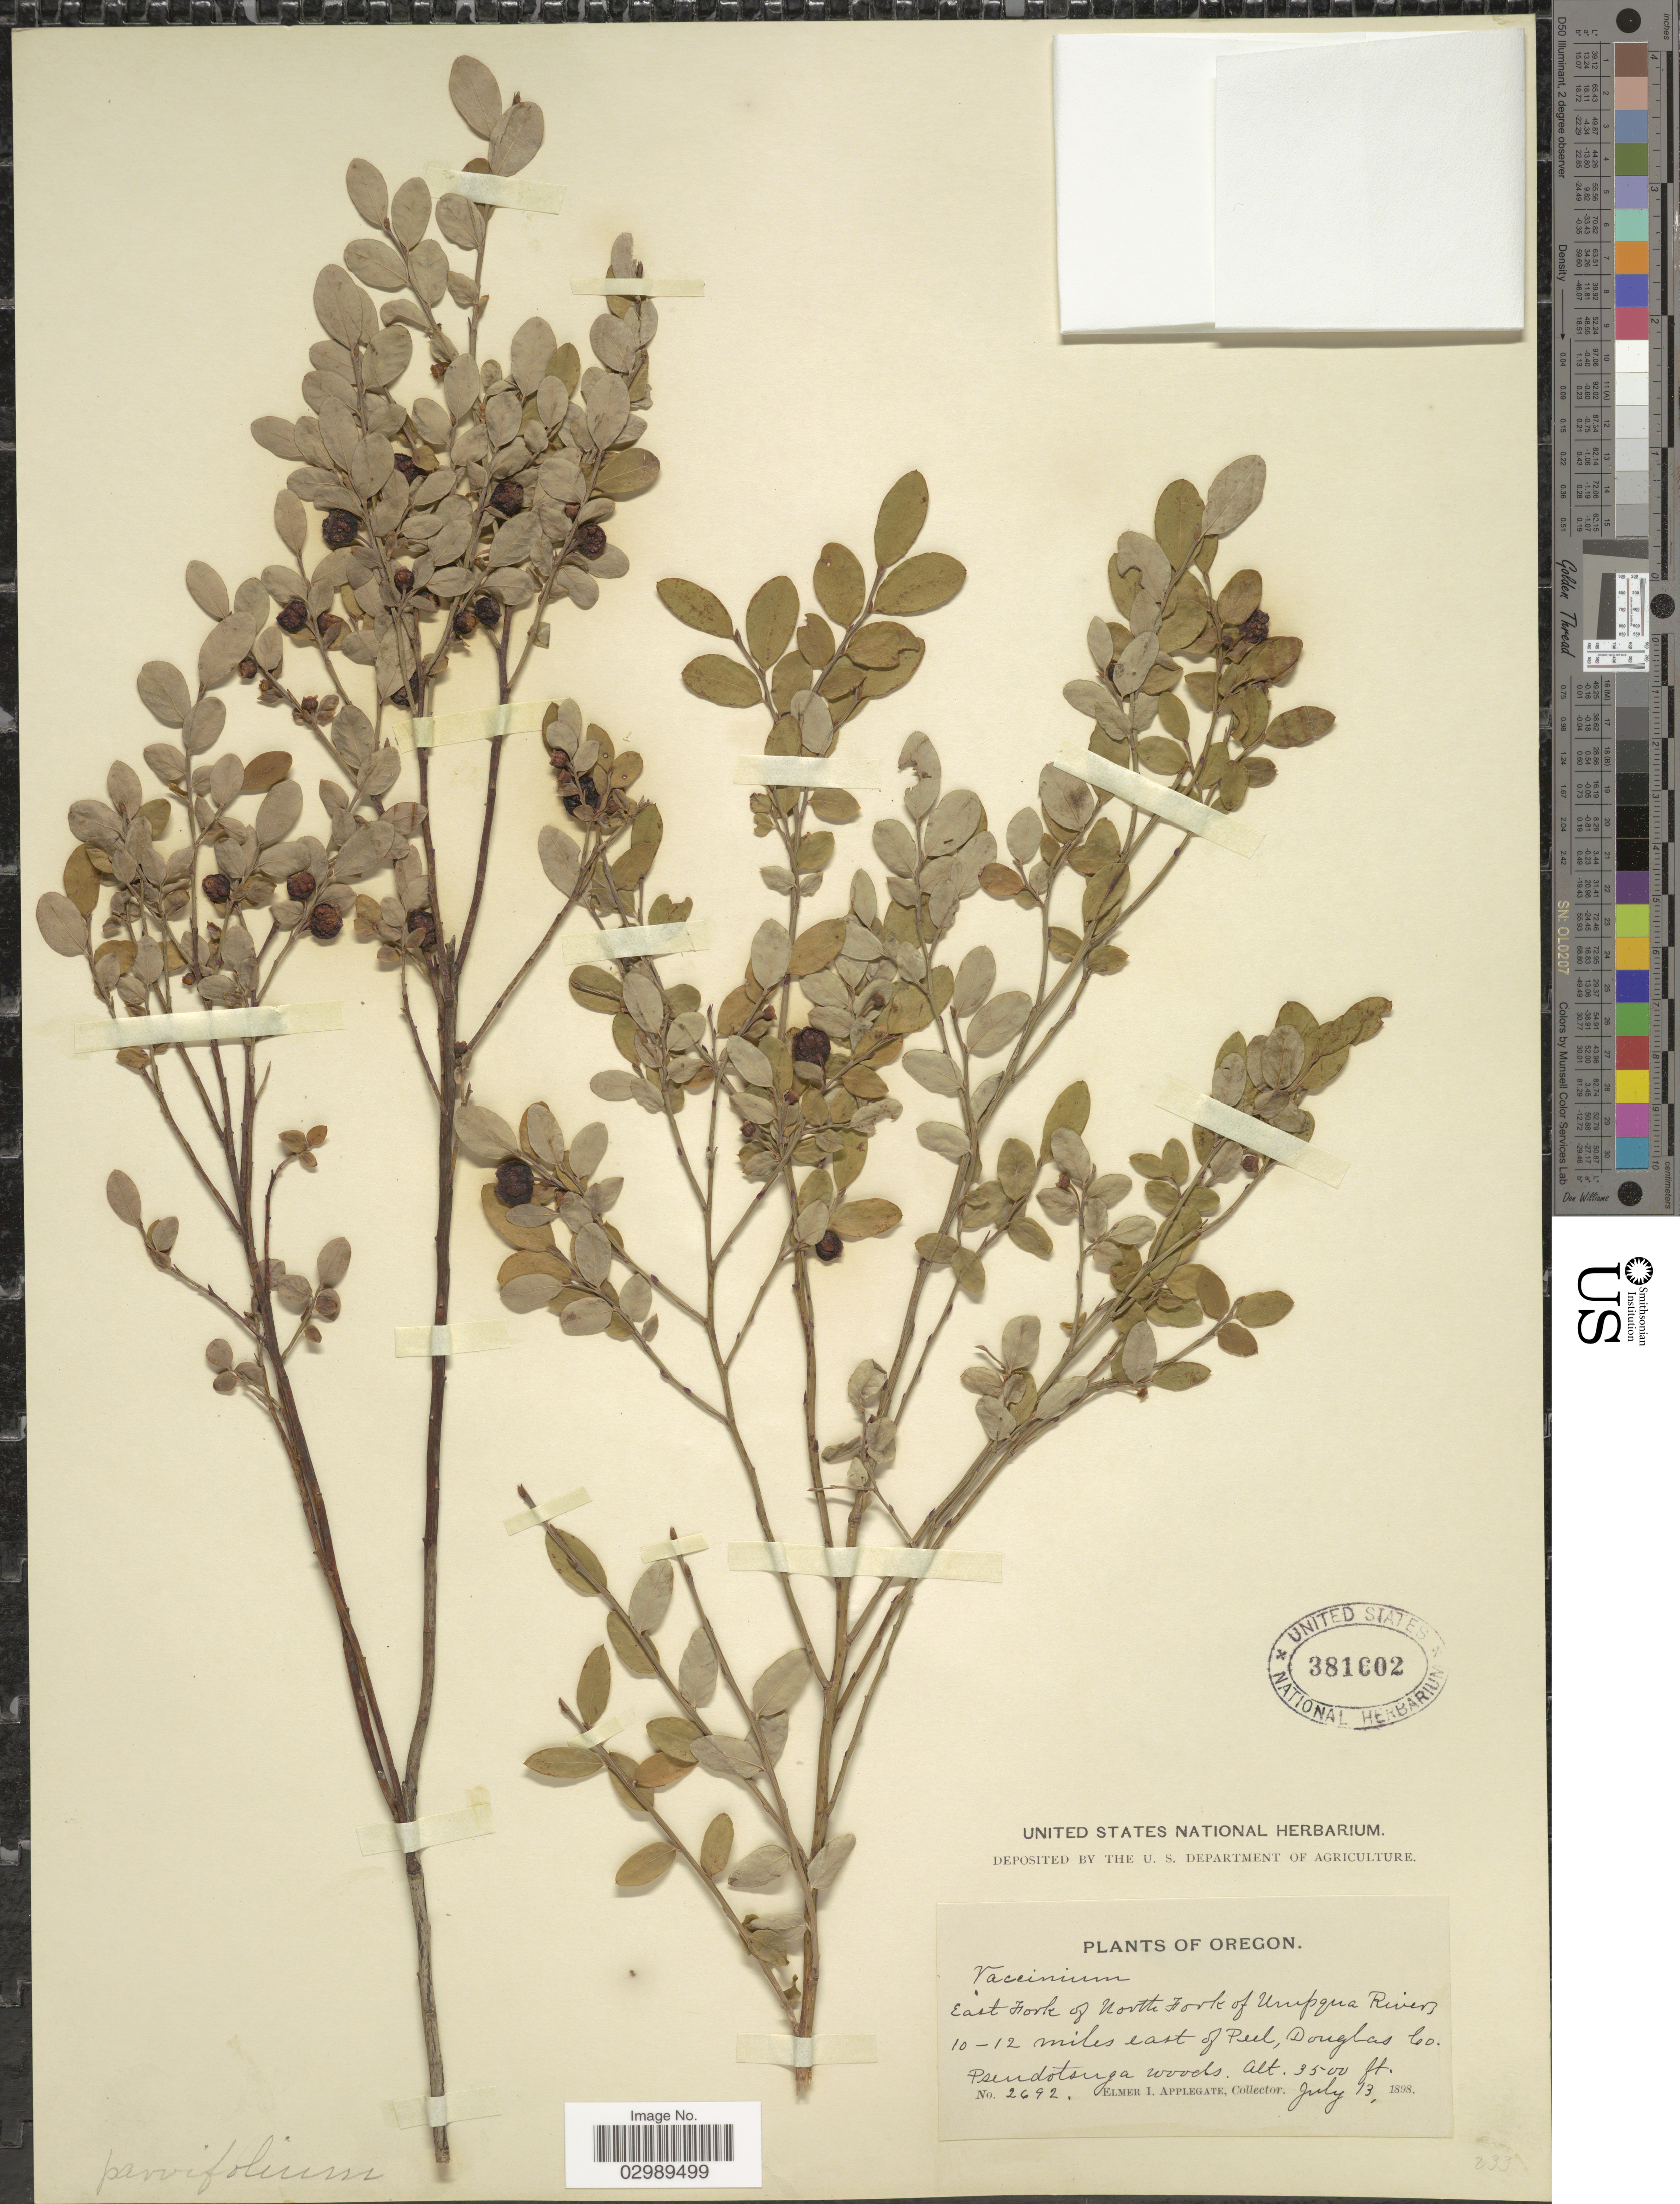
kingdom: Plantae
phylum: Tracheophyta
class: Magnoliopsida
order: Ericales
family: Ericaceae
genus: Vaccinium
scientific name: Vaccinium parvifolium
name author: Small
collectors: E. I. Applegate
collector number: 2692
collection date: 1898-07-13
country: United States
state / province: Oregon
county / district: Douglas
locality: East Fork of North Fork of Urupqua Rivers 10-12 miles east of Peel, Douglas Co. Pseudotsuga woods.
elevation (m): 1067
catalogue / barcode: US 381602